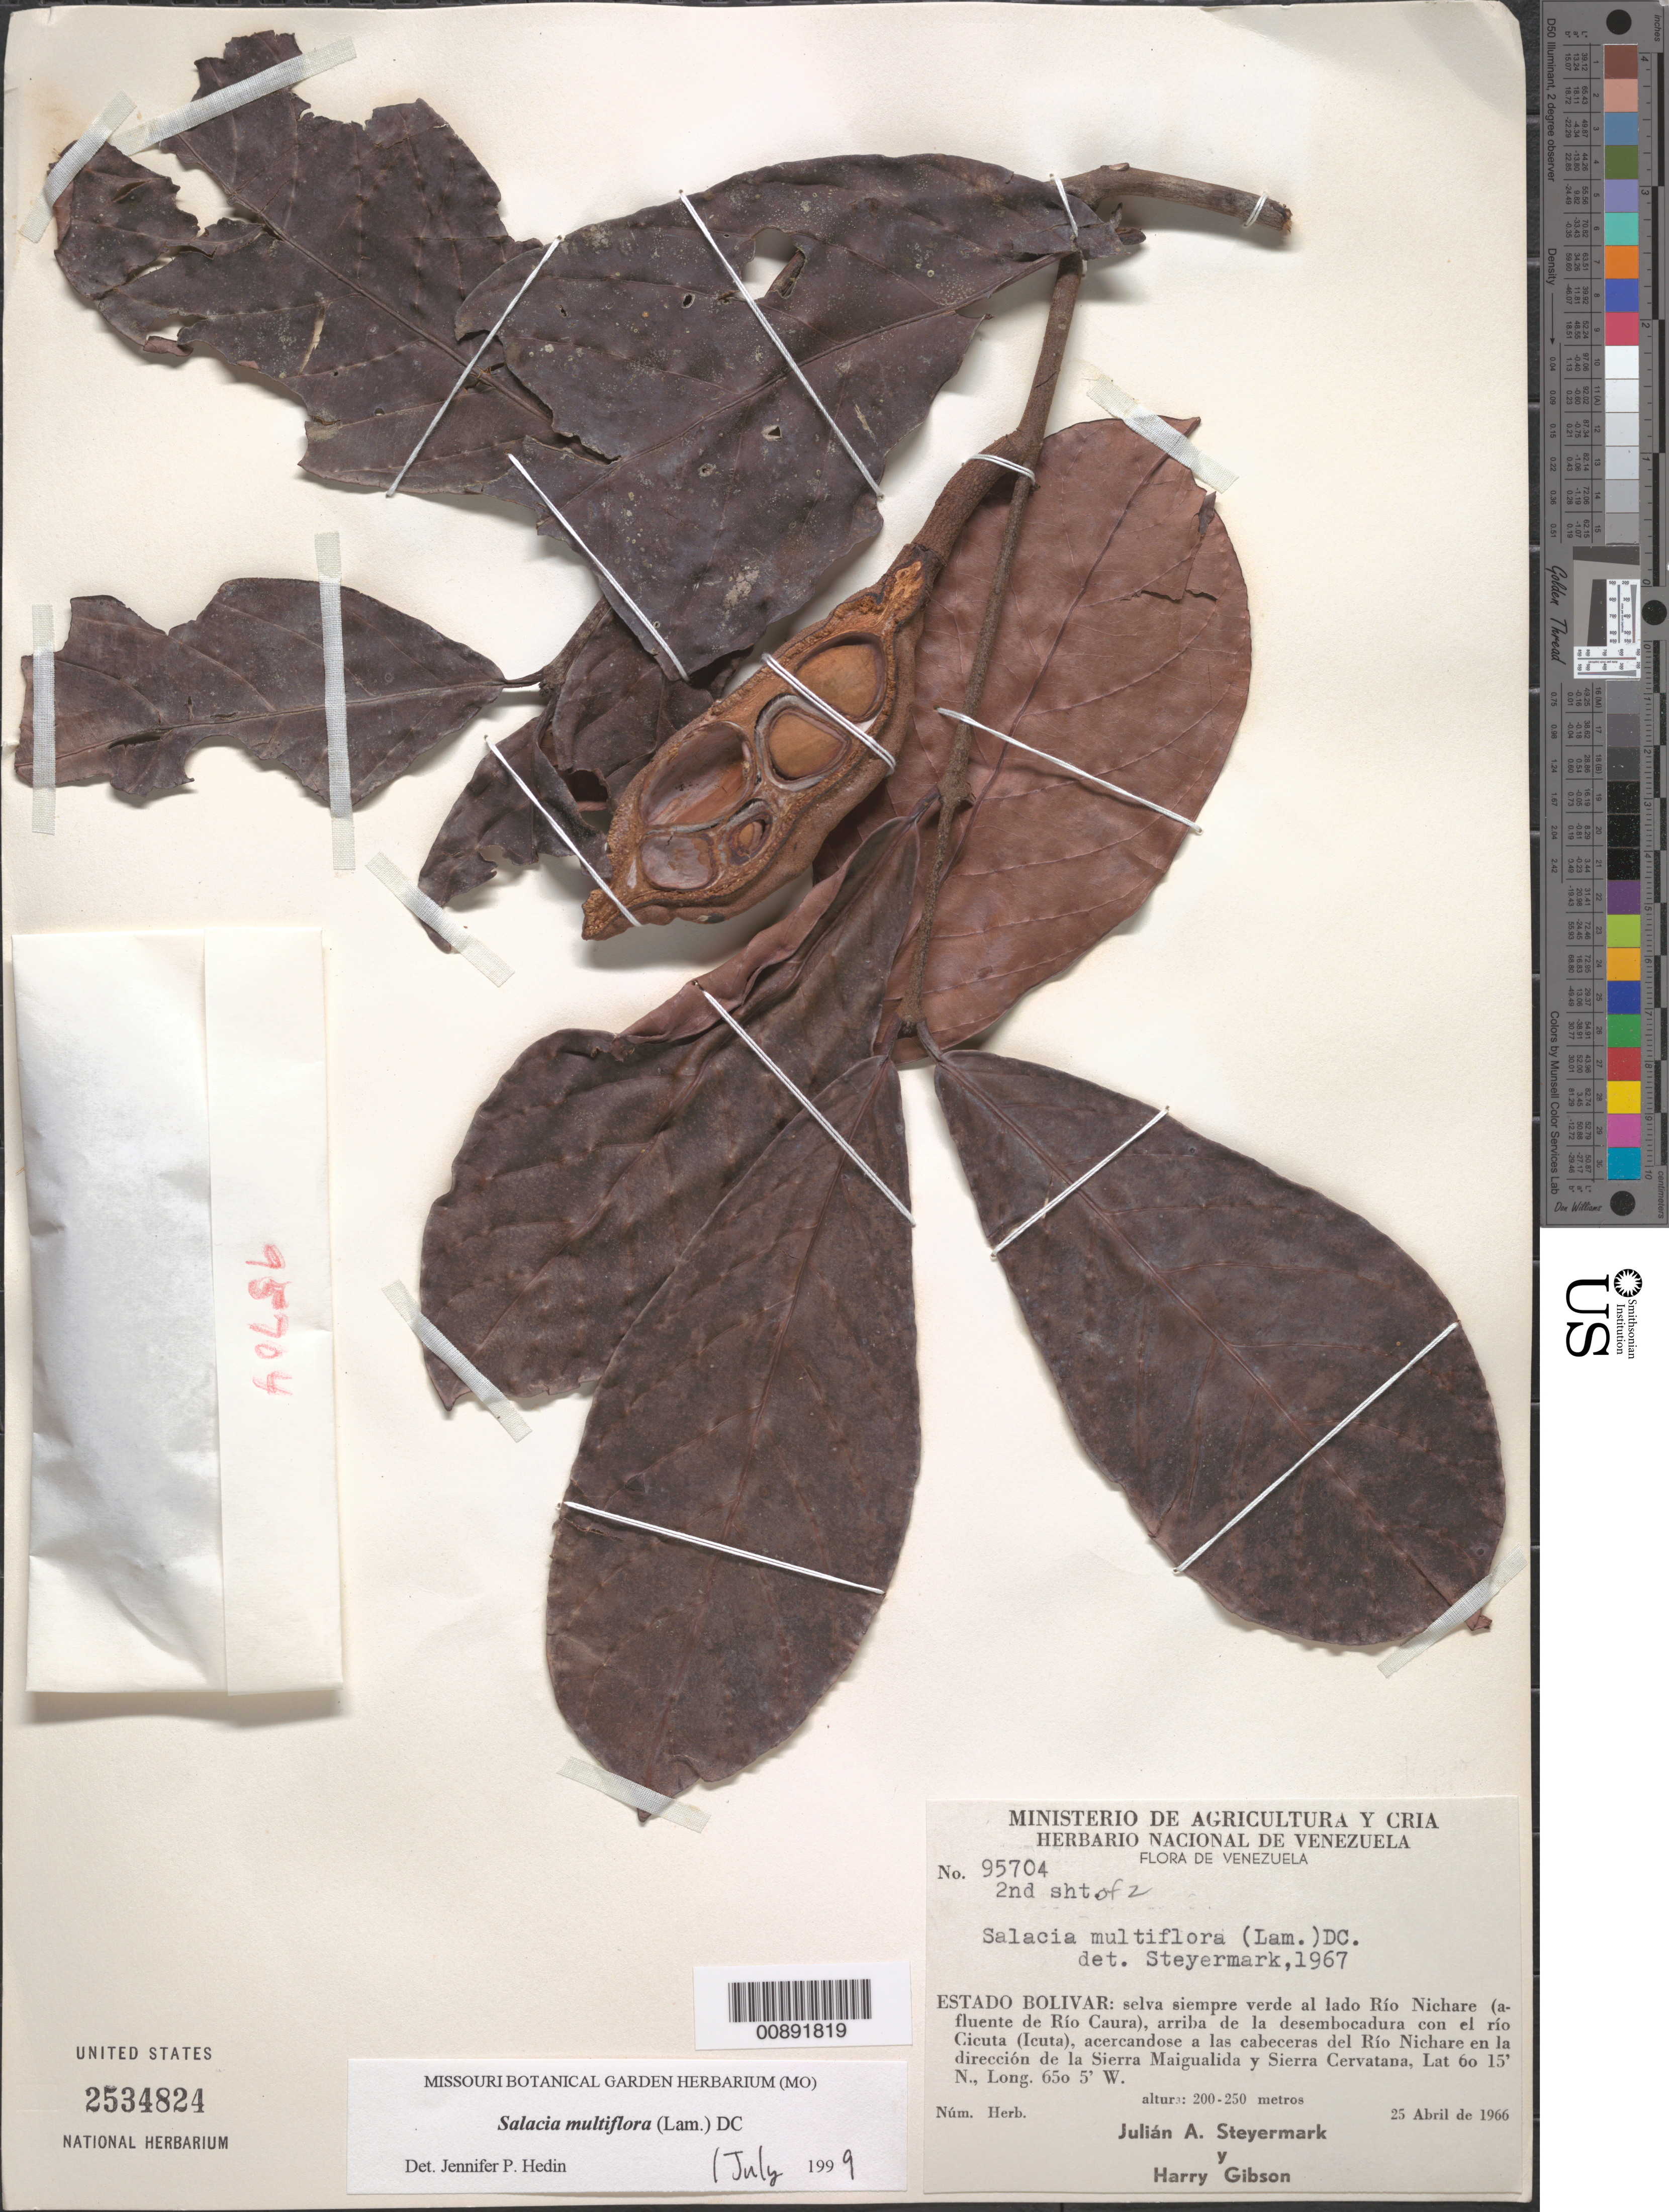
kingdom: Plantae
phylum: Tracheophyta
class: Magnoliopsida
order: Celastrales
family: Celastraceae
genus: Salacia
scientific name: Salacia multiflora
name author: (Lam.) DC.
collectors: J. Steyermark & H. Gibson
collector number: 95704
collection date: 1966-04-25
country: Venezuela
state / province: Bolivar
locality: Selva siempre verde al lado Río Nichare (afluente de Río Caura), arriba de la desembocadura con el río Cicuta (Icuta), acercandose a la cabeceras del Río Nichare en la dirección de la Sierra Maigualida y Sierra Cervatana.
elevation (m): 200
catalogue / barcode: US 2534824